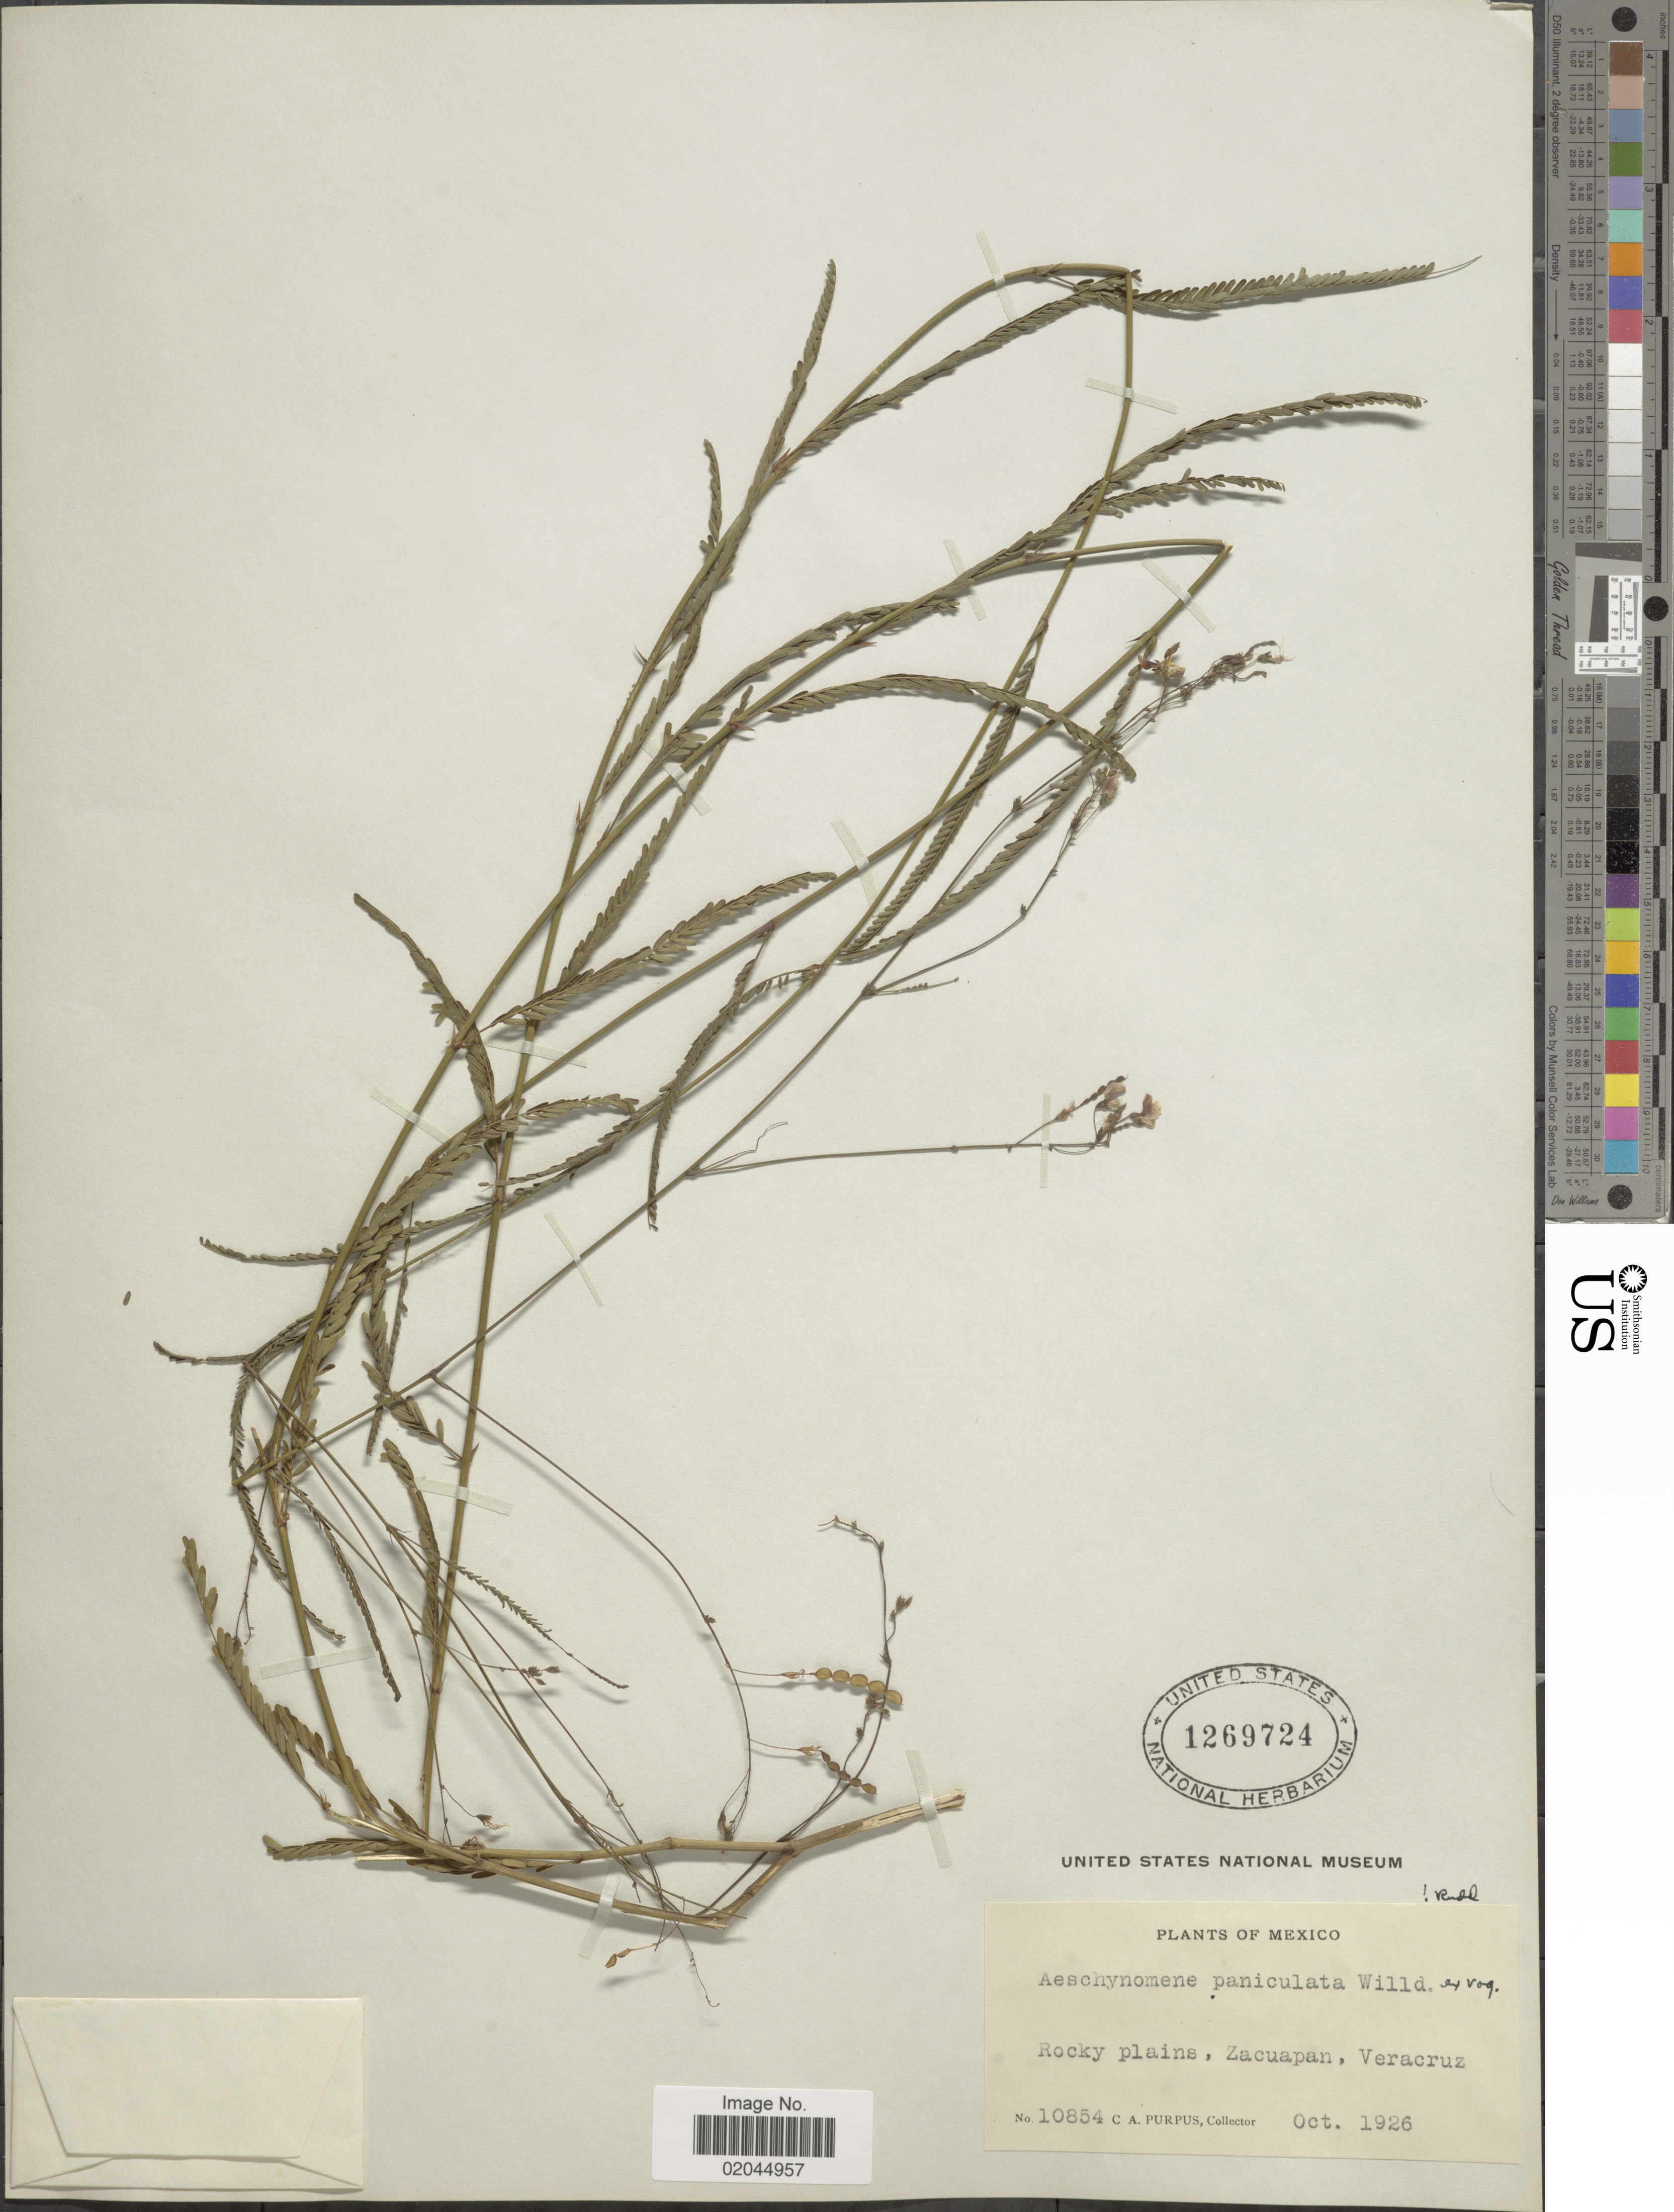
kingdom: Plantae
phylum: Tracheophyta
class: Magnoliopsida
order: Fabales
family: Fabaceae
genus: Aeschynomene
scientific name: Aeschynomene paniculata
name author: Vogel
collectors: C. A. Purpus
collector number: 10854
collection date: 1926-10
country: Mexico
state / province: Veracruz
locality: Rocky plains, Zacuapan, Veracruz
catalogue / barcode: US 1269724